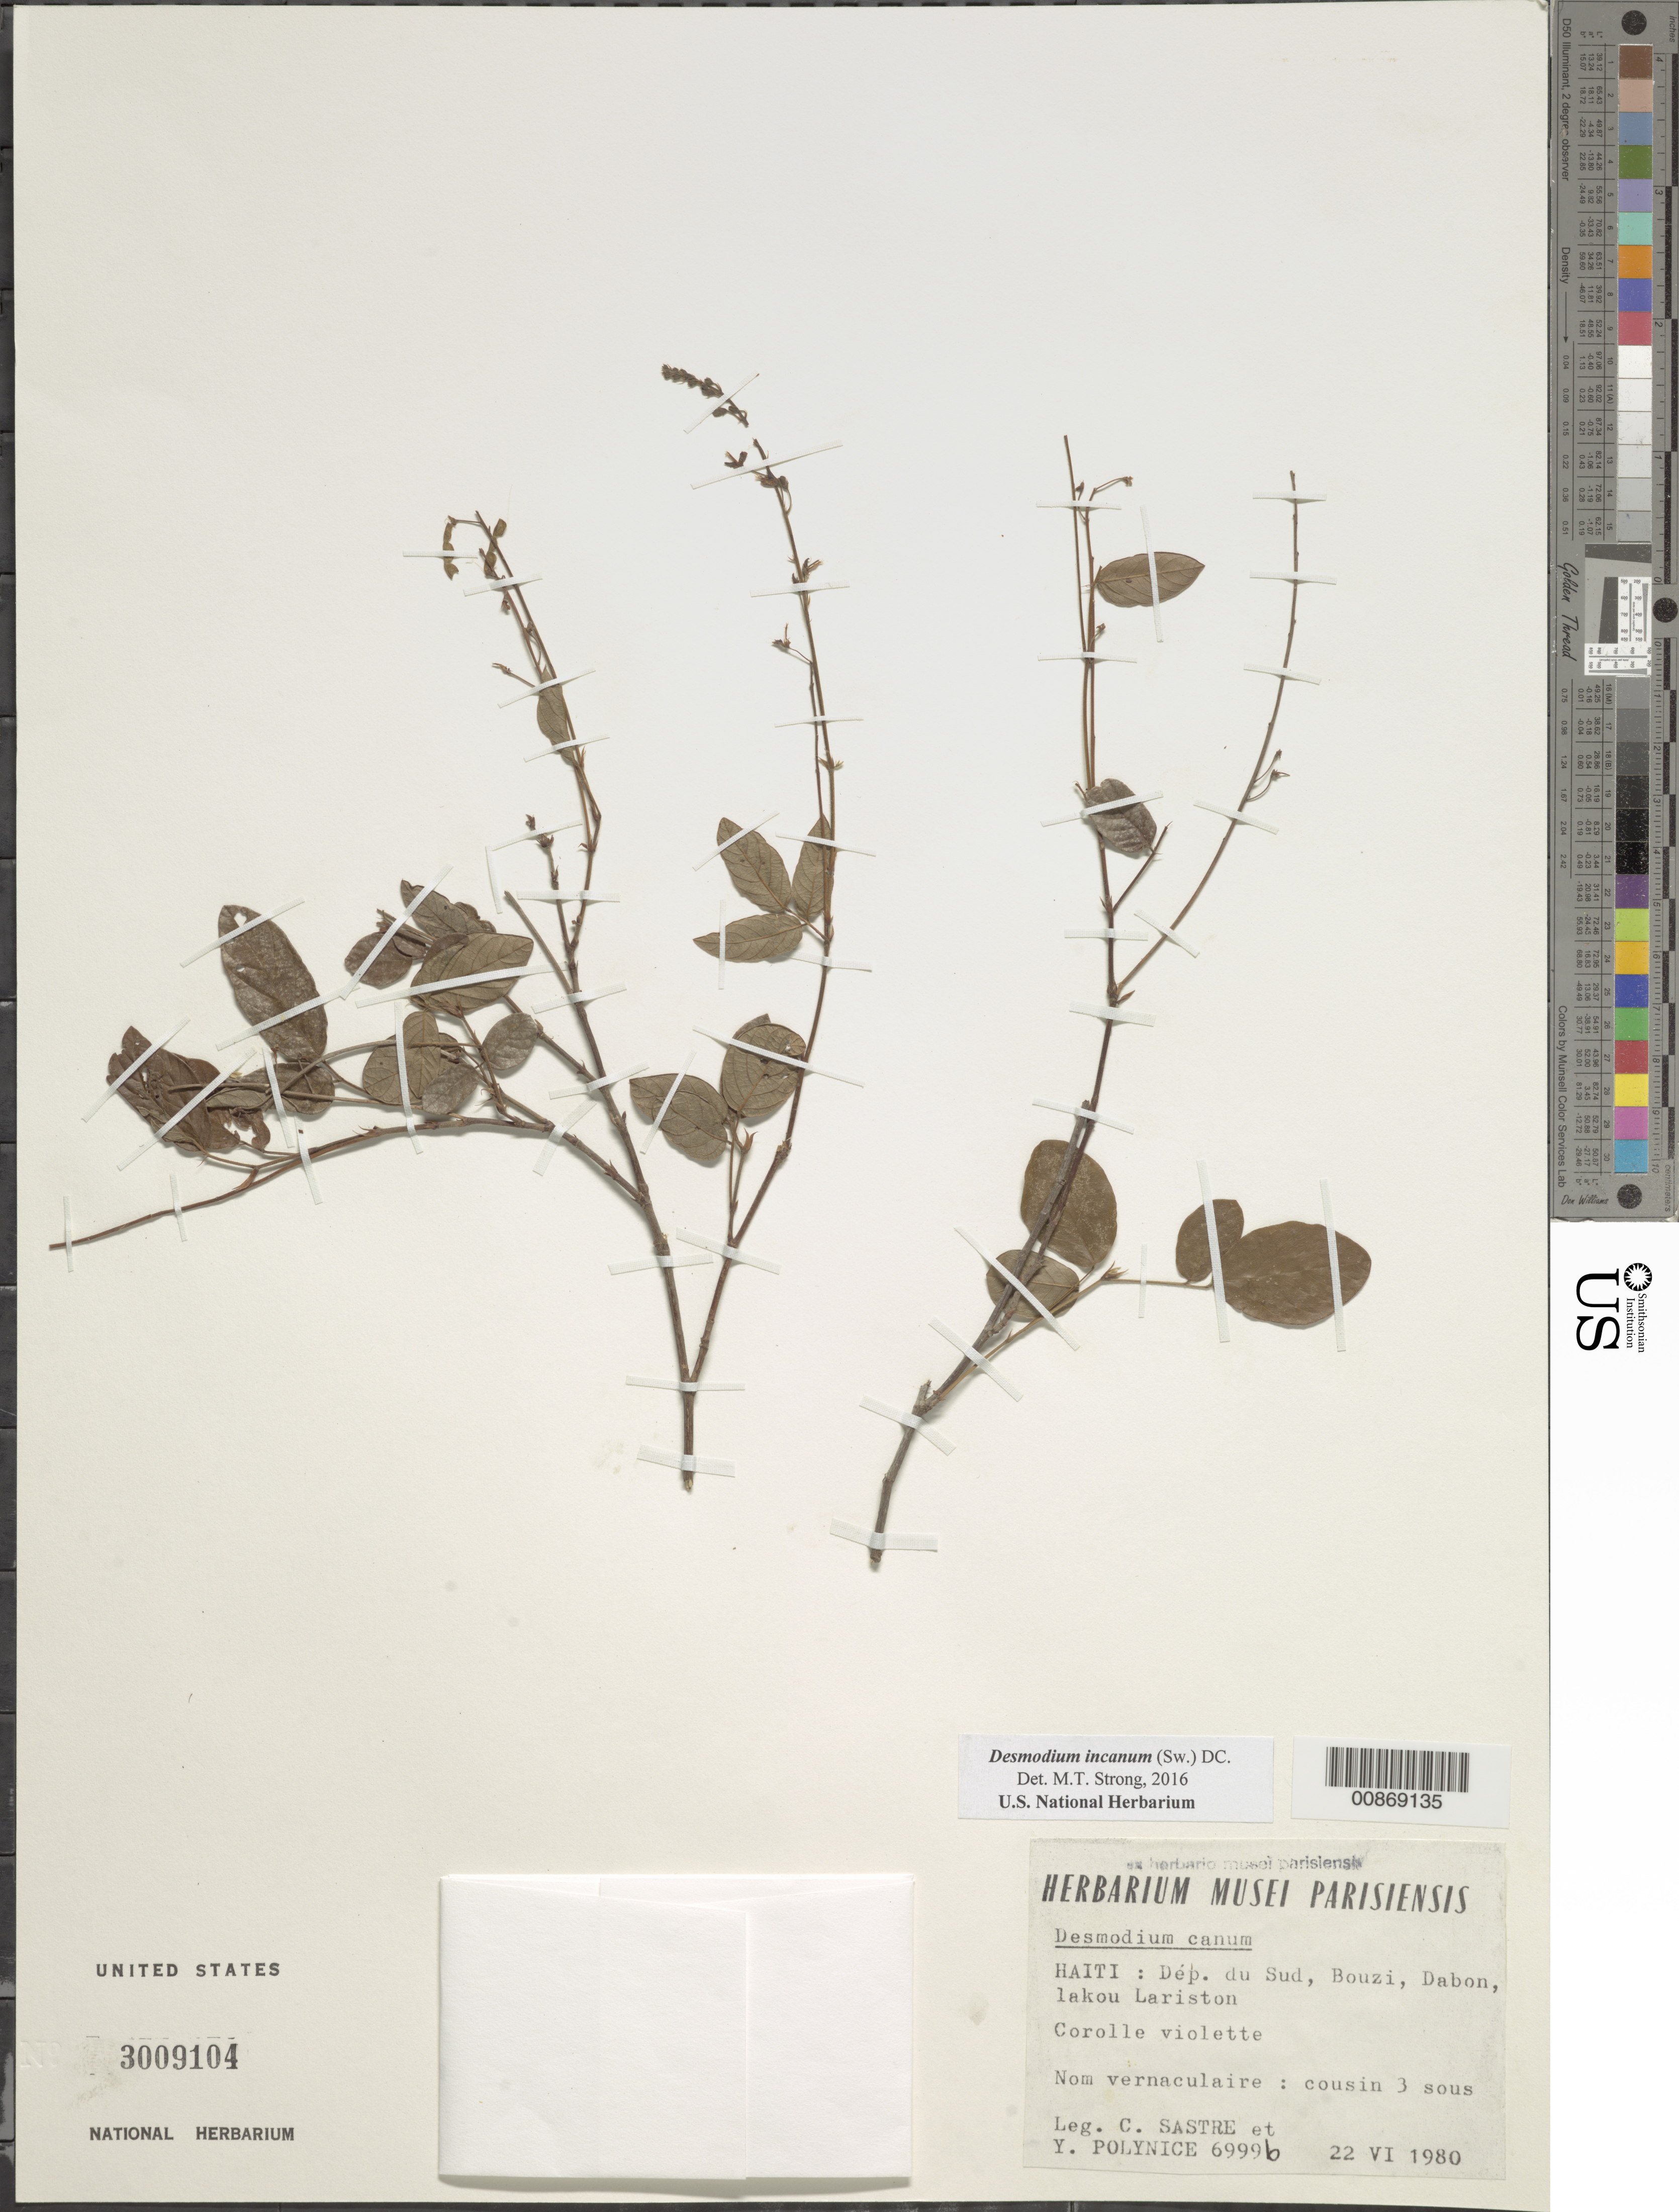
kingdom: Plantae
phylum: Tracheophyta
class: Magnoliopsida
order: Fabales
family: Fabaceae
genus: Desmodium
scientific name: Desmodium incanum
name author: (Sw.) DC.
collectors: C. H. L. Sastre & Y. Polynice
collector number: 6999b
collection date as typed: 22 Jun 1980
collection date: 1980-06-22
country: Haiti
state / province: Sud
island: Hispaniola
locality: Bouzi, Dabon, Lakou Lariston.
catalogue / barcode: US 3009104